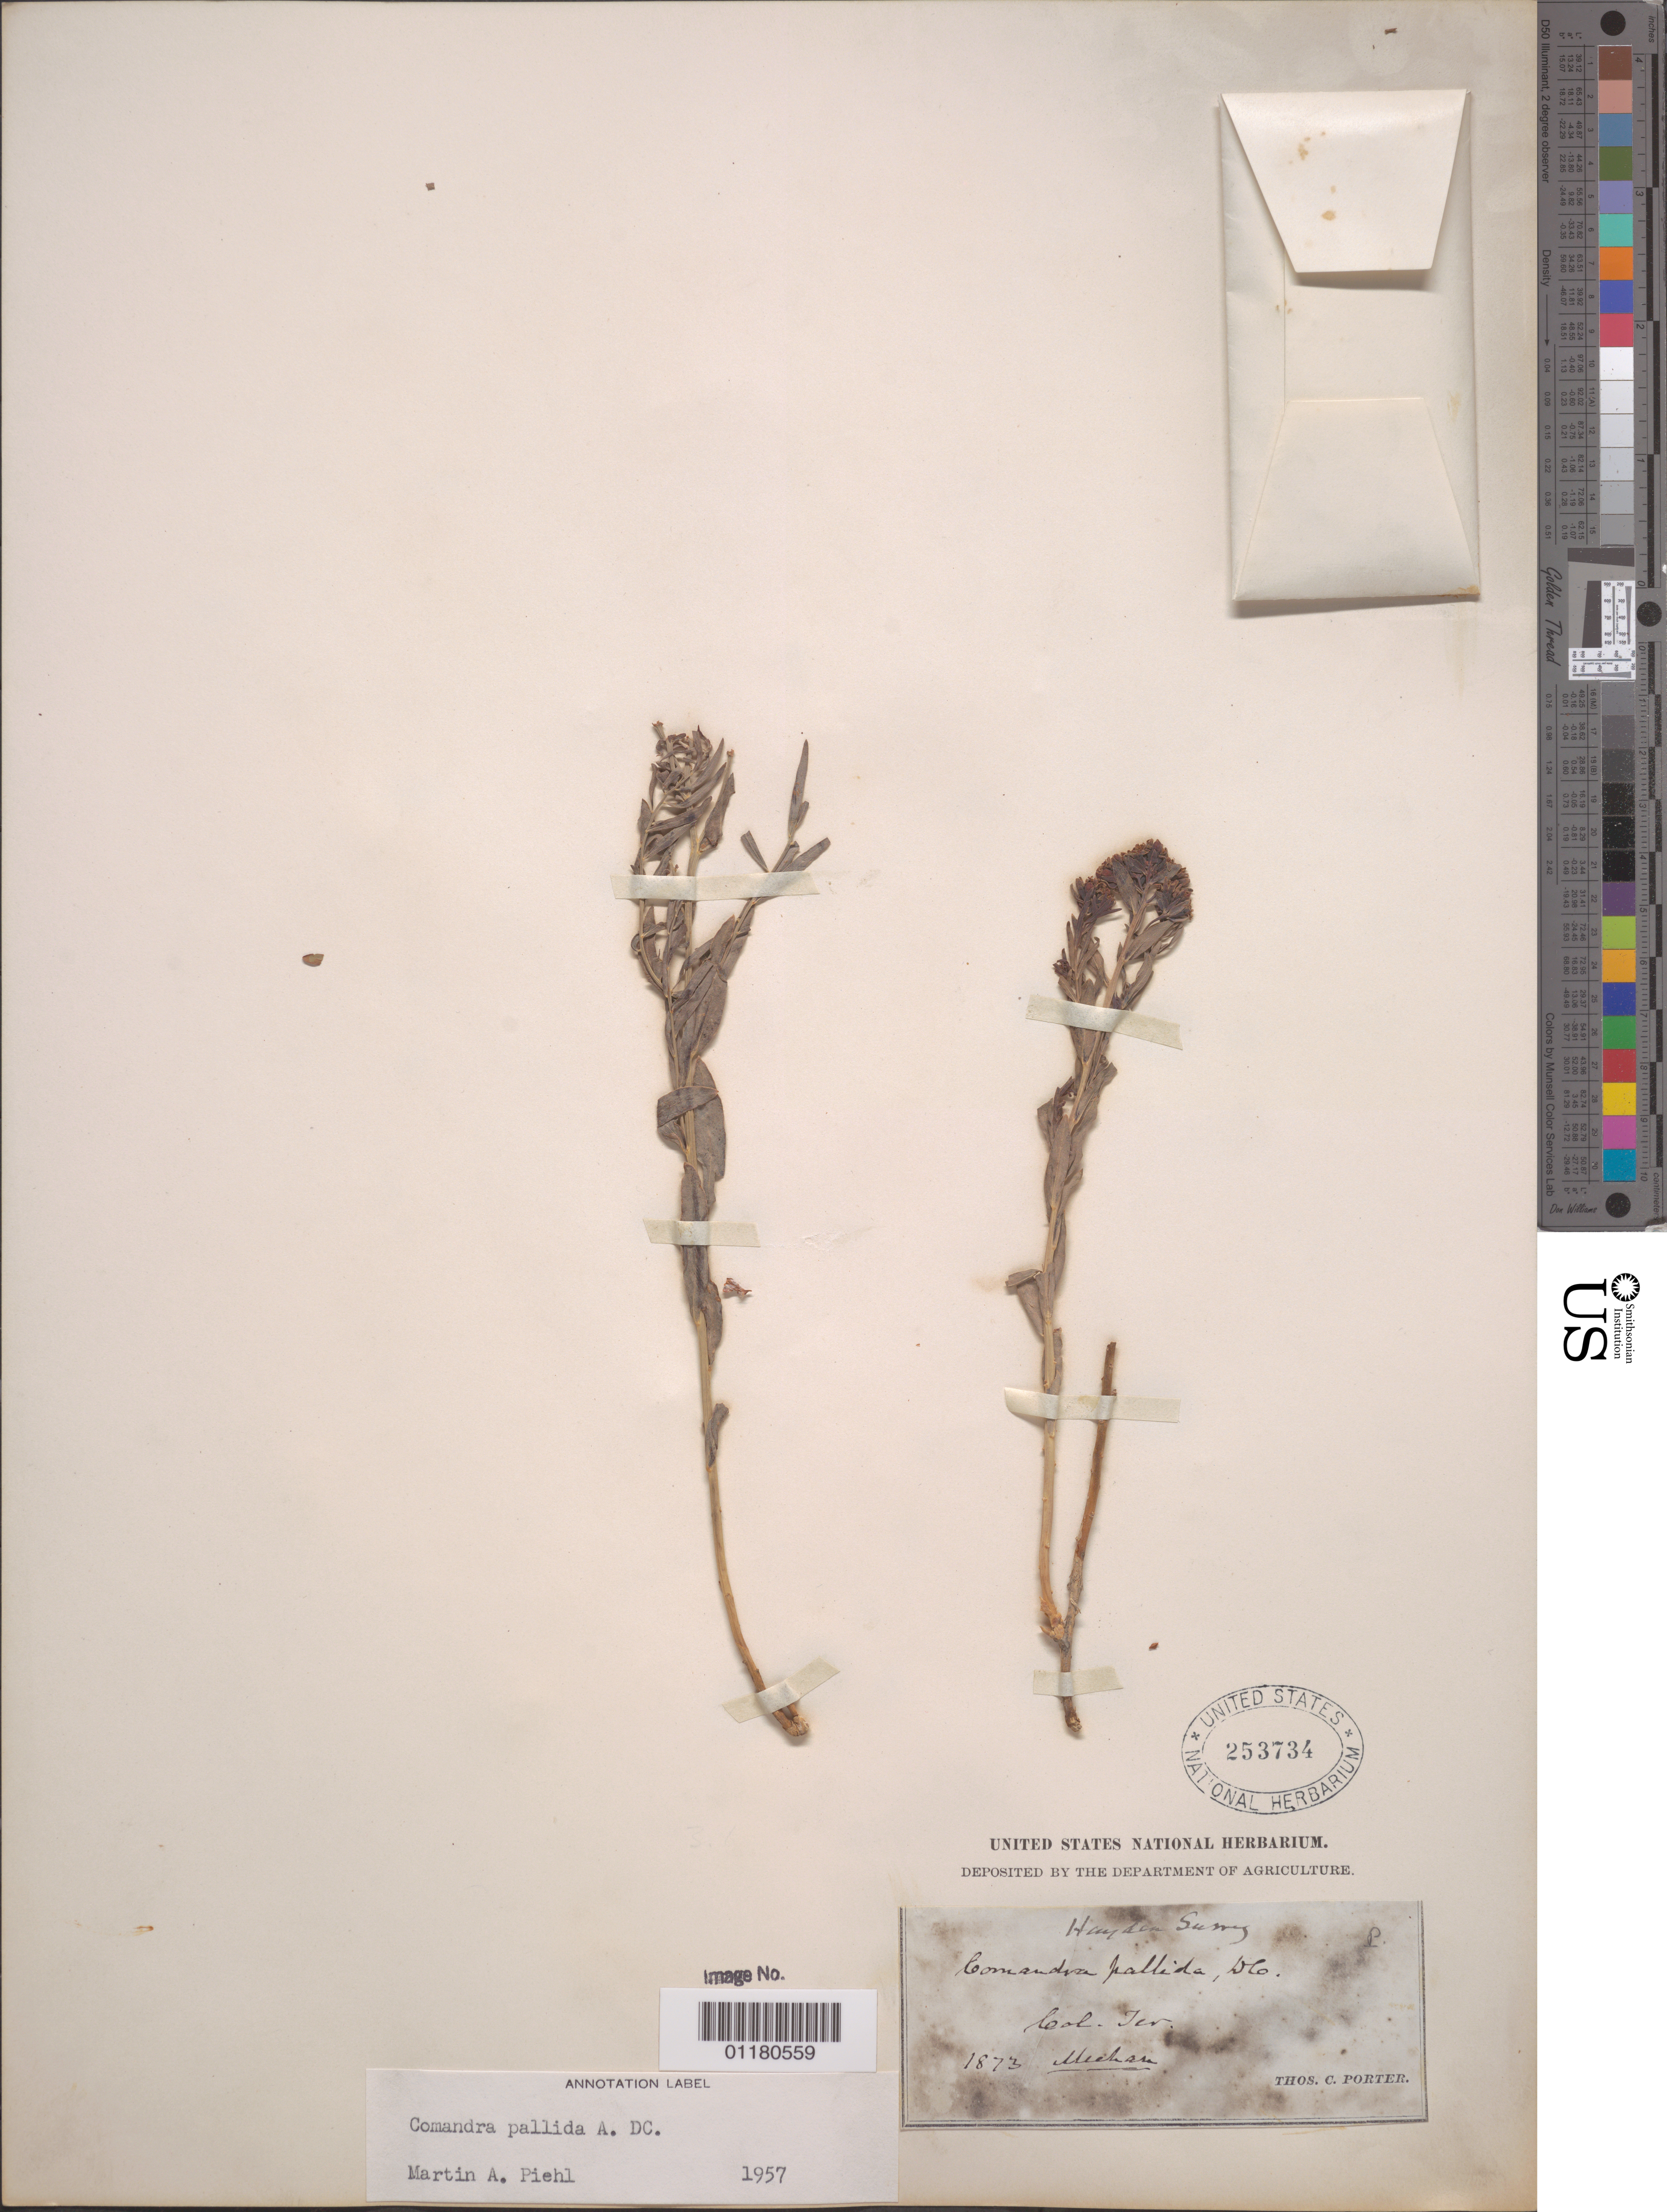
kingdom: Plantae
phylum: Tracheophyta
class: Magnoliopsida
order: Santalales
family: Comandraceae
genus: Comandra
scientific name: Comandra pallida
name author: A. DC.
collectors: T. Meehan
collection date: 1873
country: United States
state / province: Colorado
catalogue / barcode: US 253734